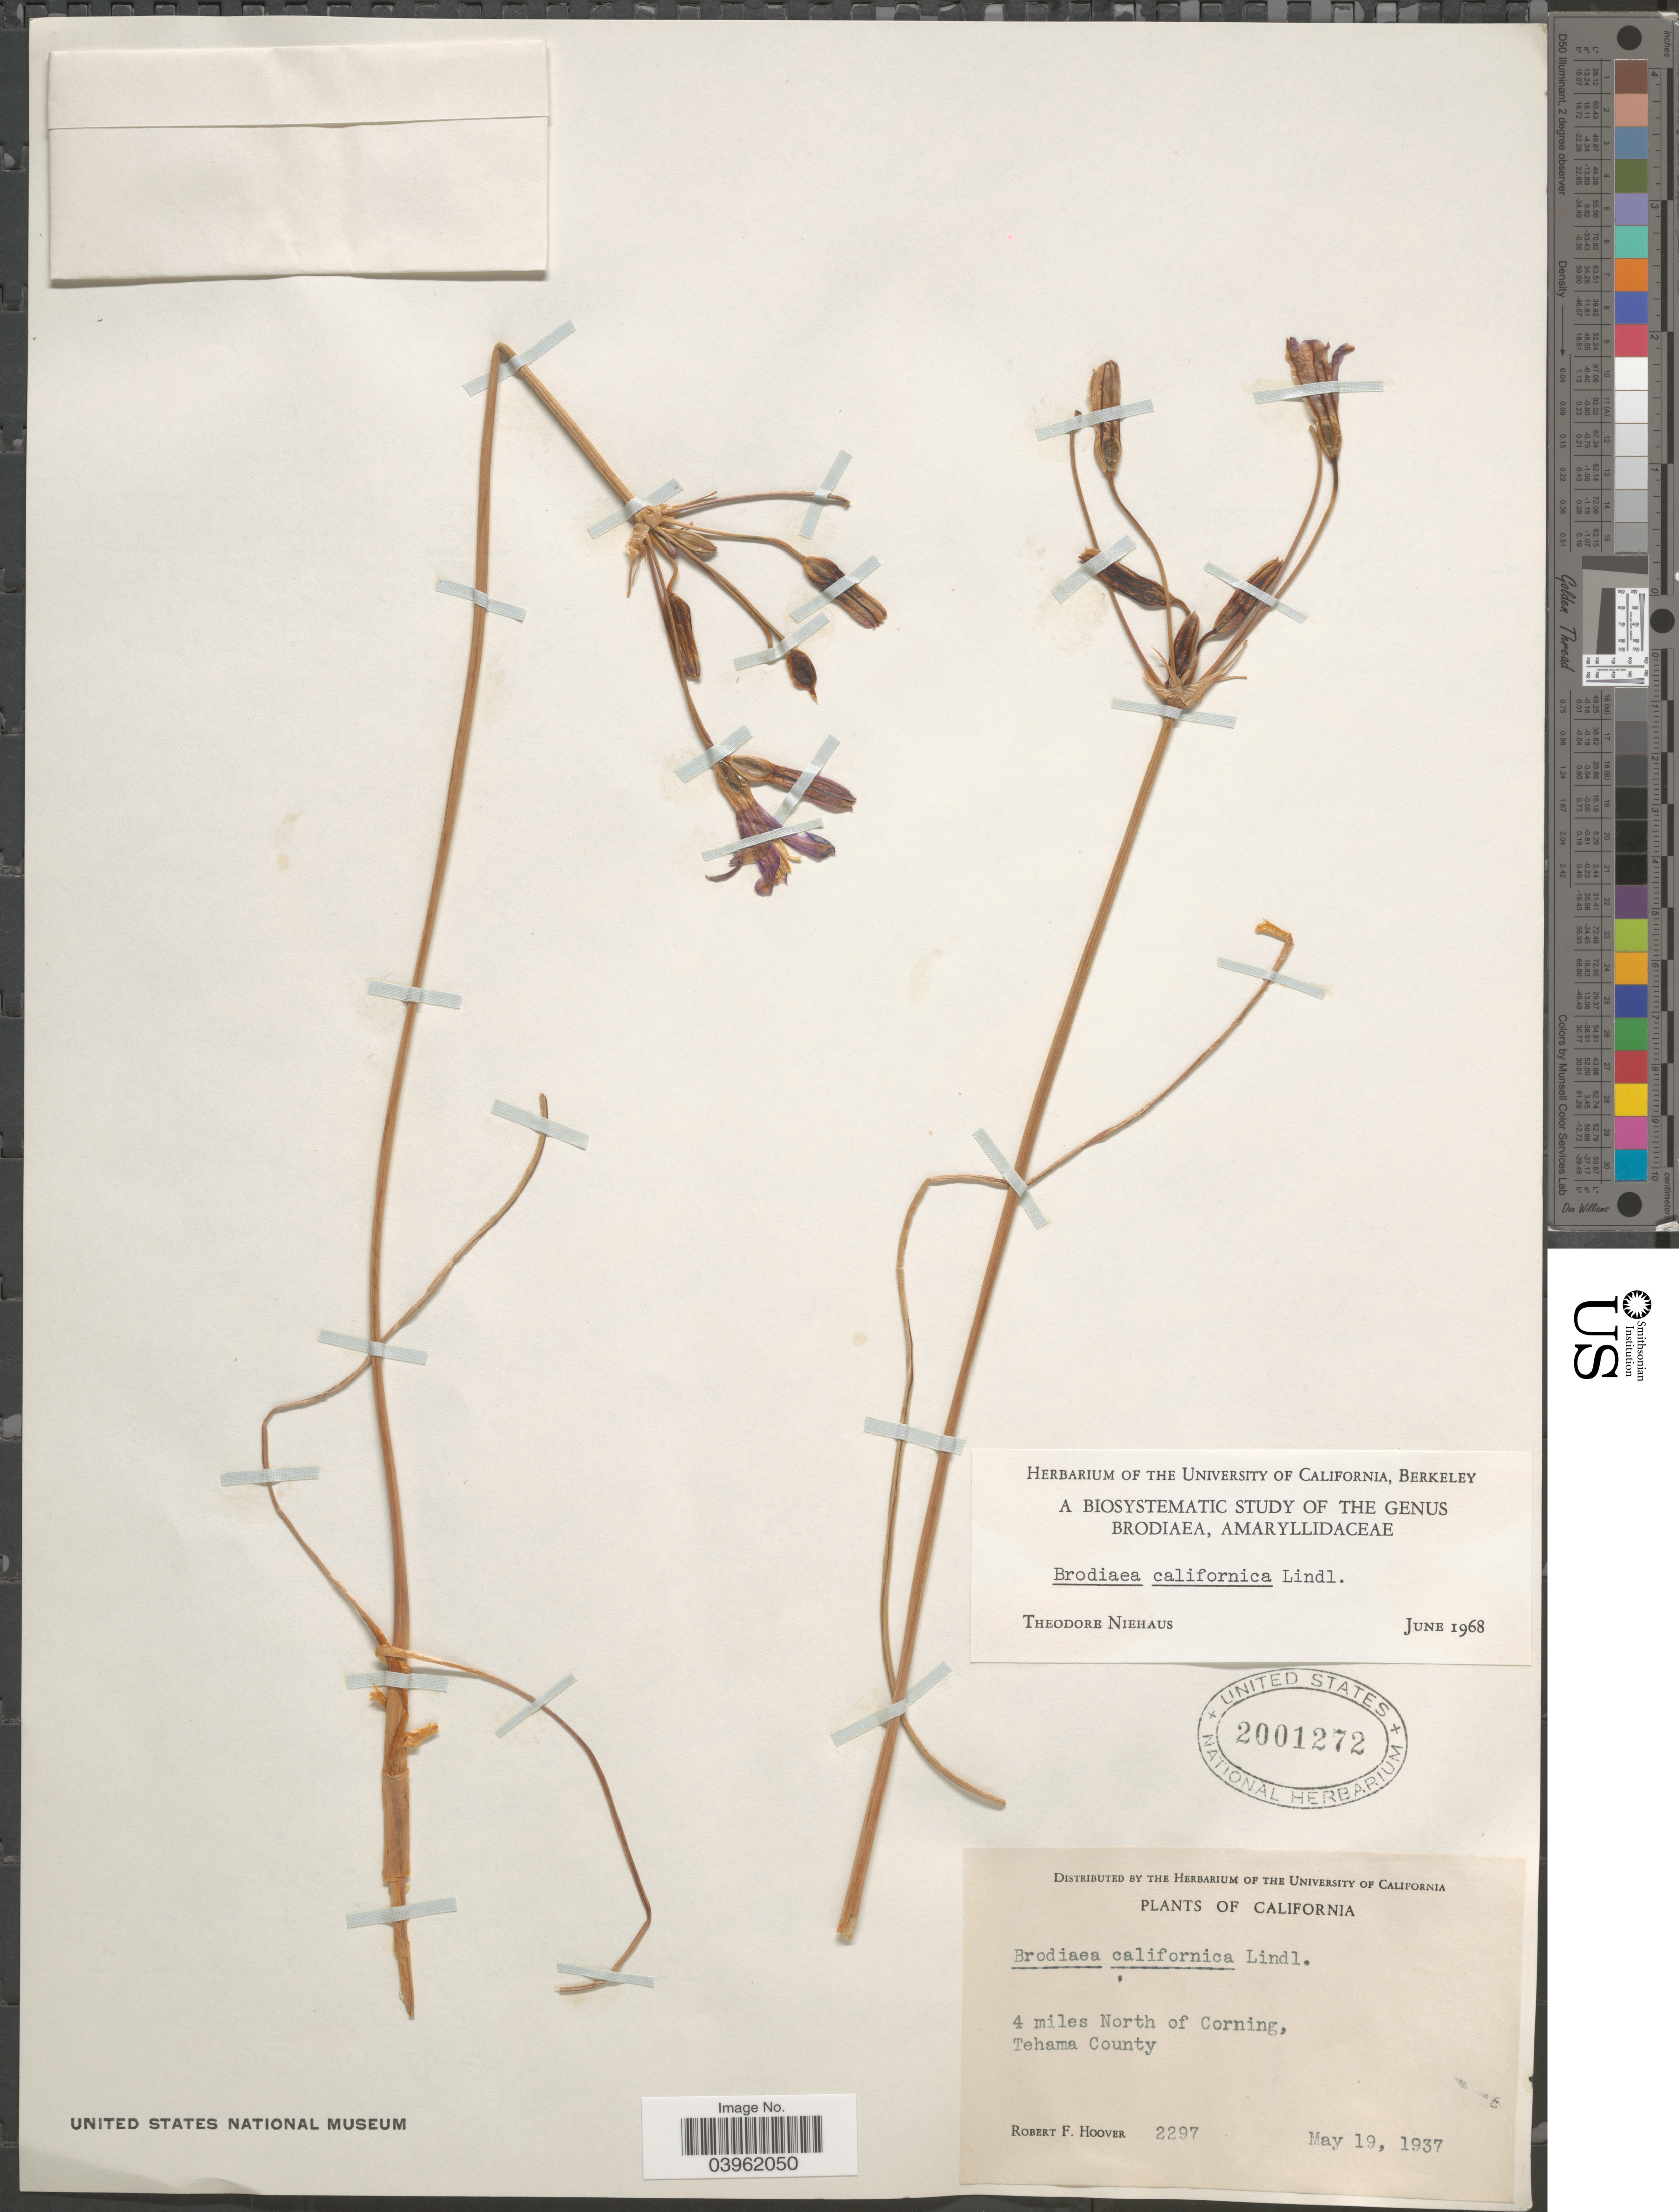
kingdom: Plantae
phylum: Tracheophyta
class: Liliopsida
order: Asparagales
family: Asparagaceae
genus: Brodiaea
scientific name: Brodiaea californica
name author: Lindl. ex Lem.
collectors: R. F. Hoover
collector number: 2297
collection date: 1937-05-19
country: United States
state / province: California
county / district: Tehama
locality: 4 miles North of Corning, Tehama County.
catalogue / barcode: US 2001272